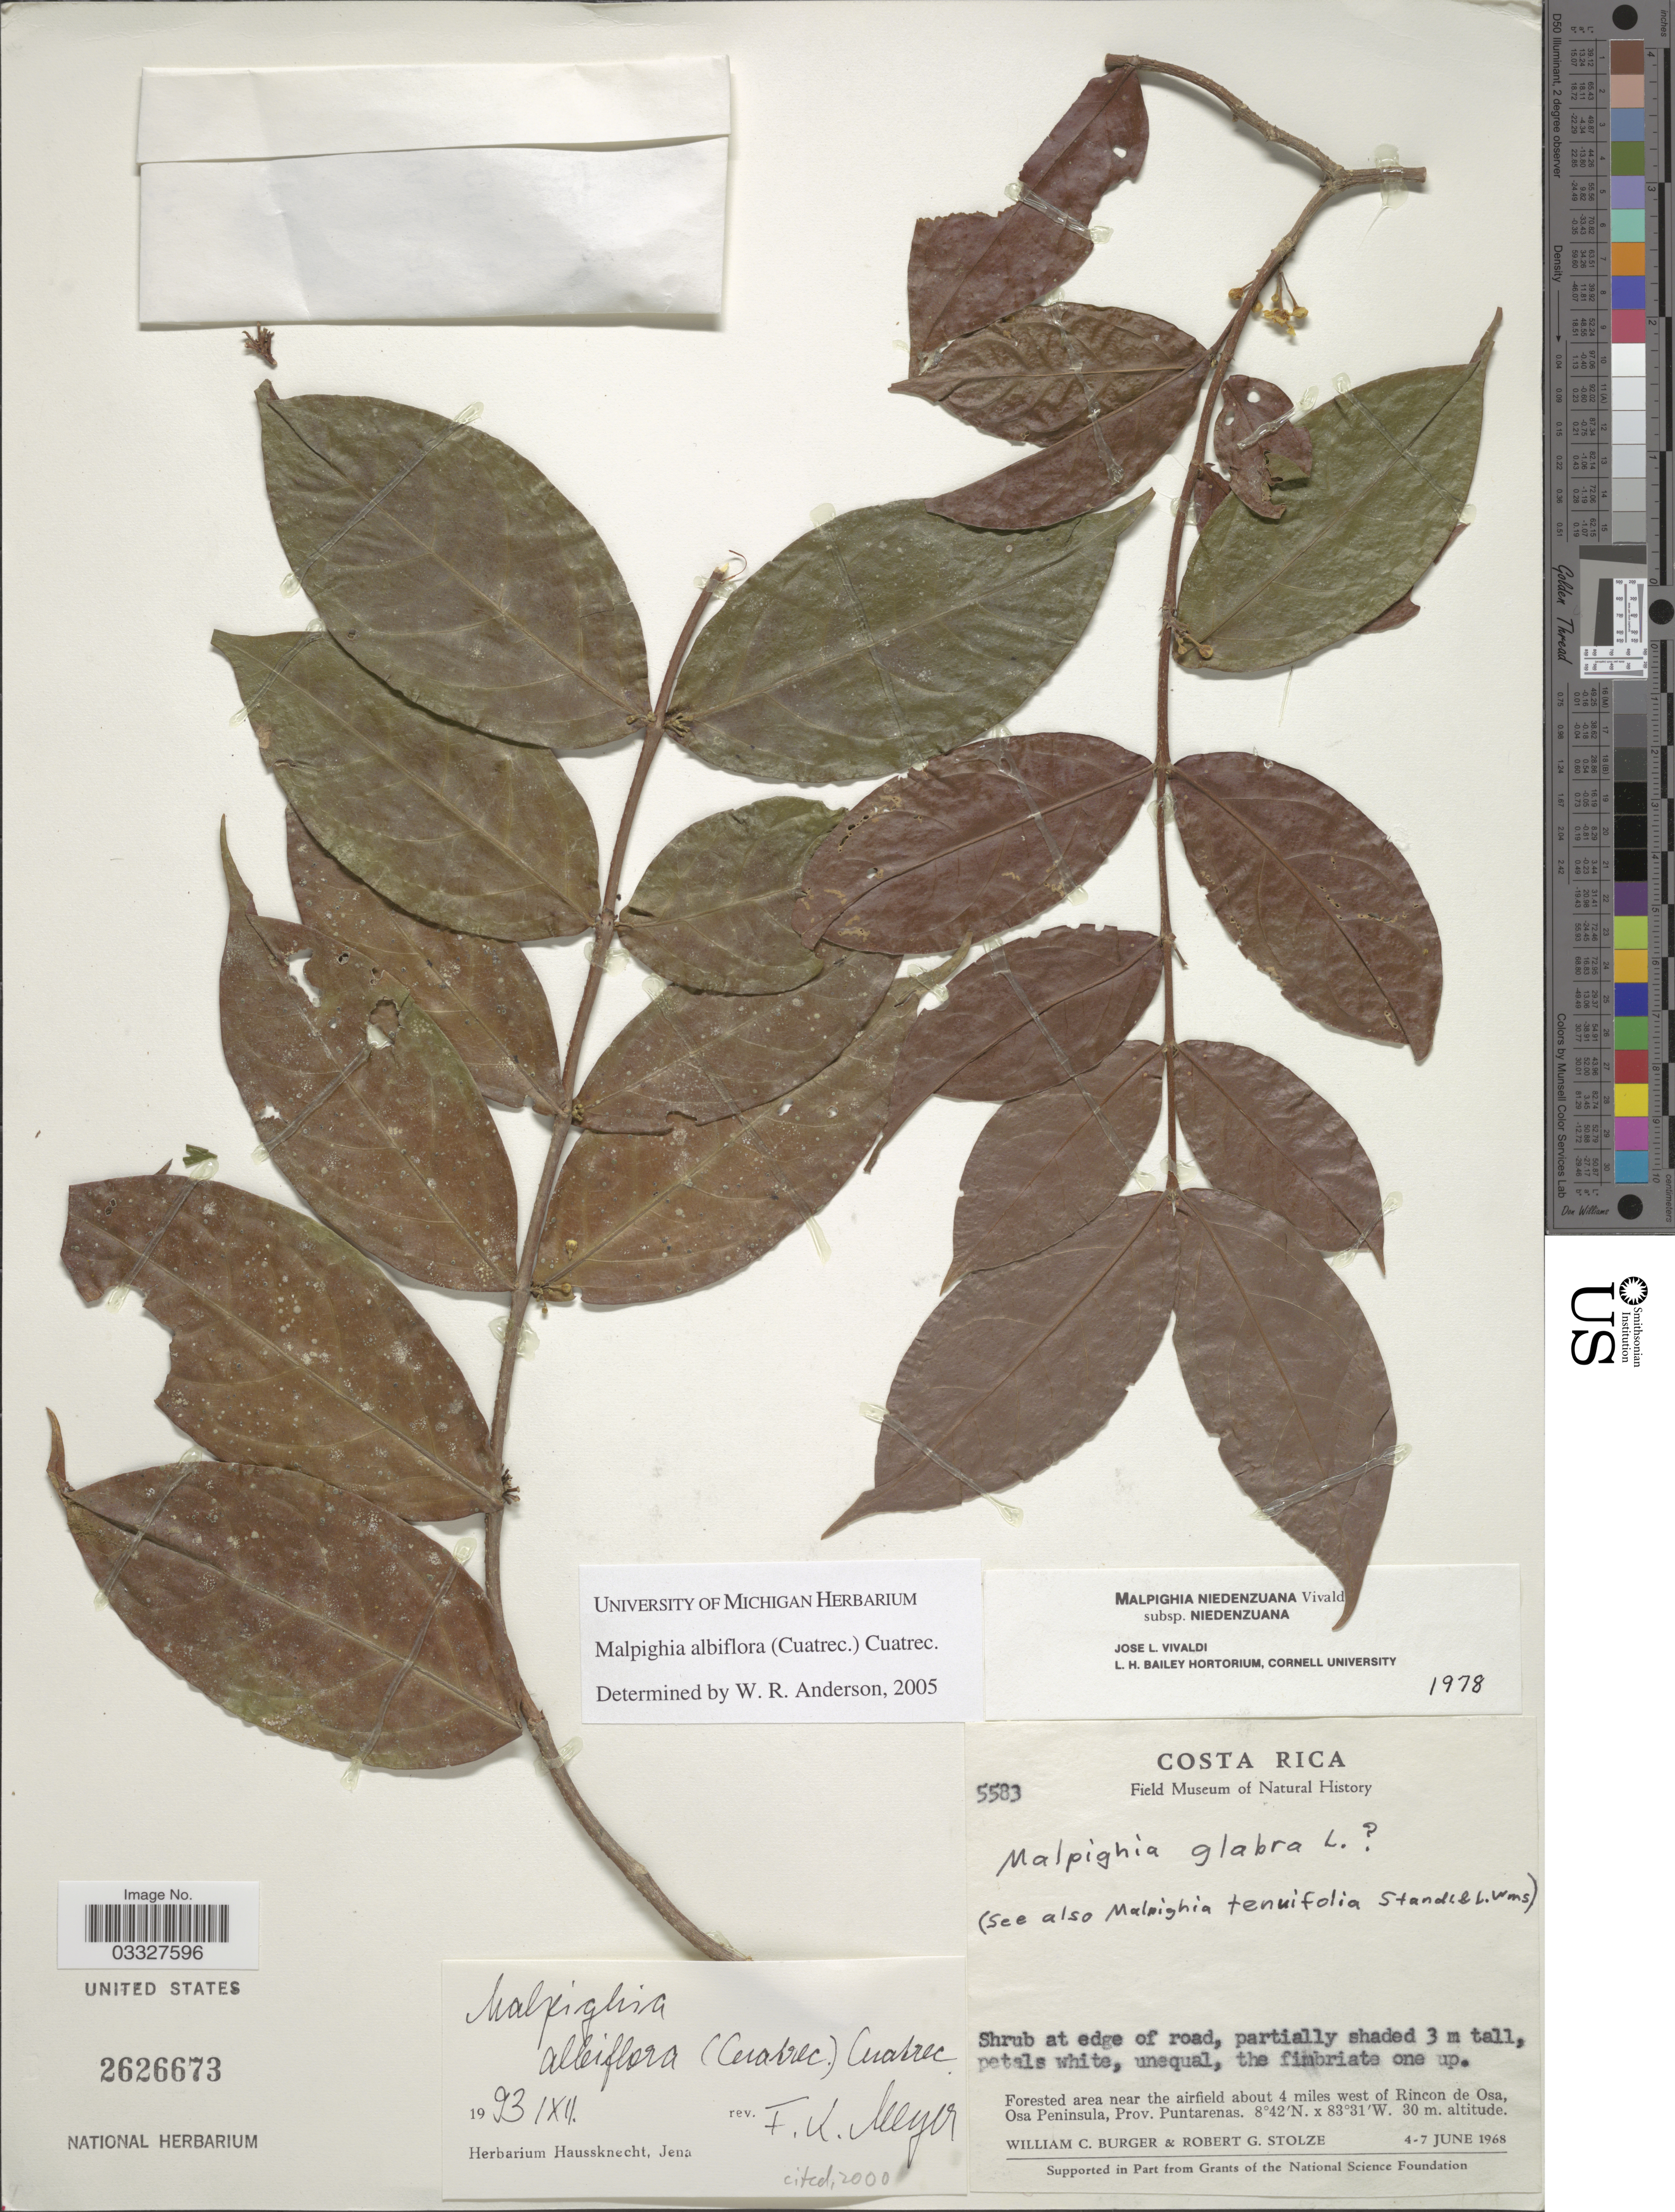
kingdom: Plantae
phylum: Tracheophyta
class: Magnoliopsida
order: Malpighiales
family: Malpighiaceae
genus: Malpighia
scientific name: Malpighia albiflora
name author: (Cuatrec.) Cuatrec.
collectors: W. Burger & R. G. Stolze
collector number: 5583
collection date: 1968-06-04/1968-06-07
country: Costa Rica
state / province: Puntarenas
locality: Forested area near the airfield about 4 miles west of Rincon de Osa, Osa Peninsula.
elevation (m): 30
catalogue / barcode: US 2626673